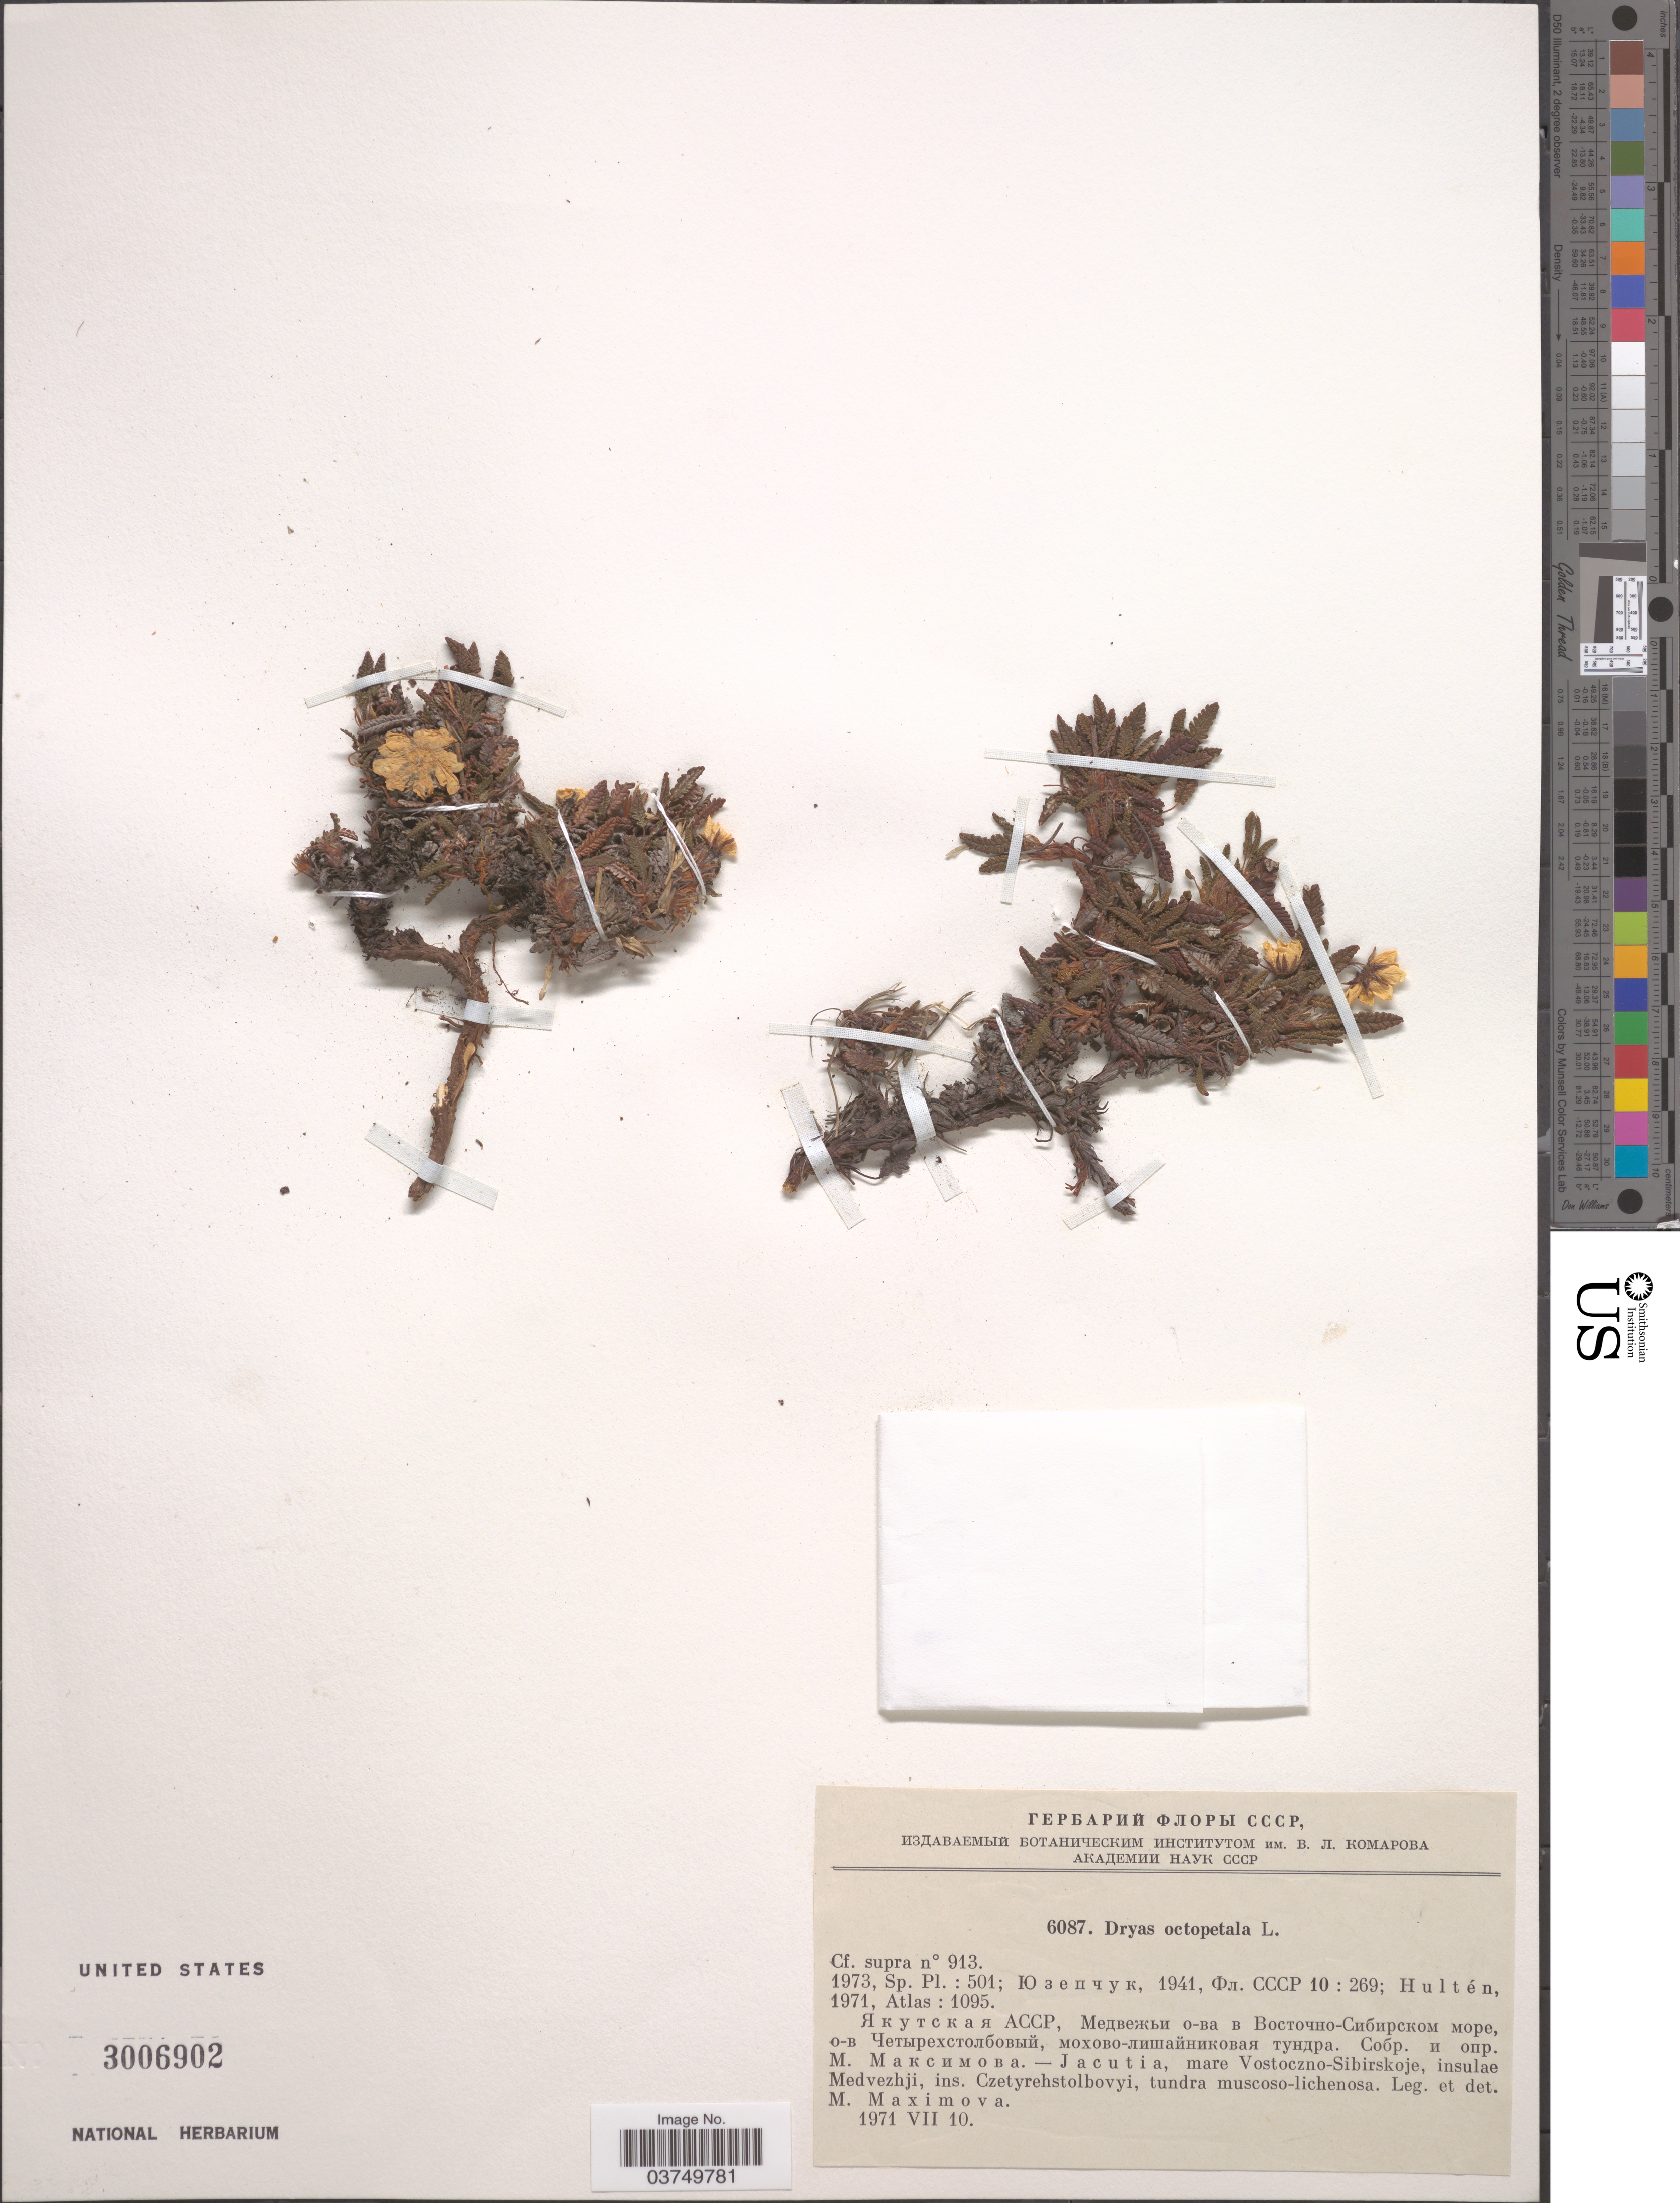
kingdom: Plantae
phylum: Tracheophyta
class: Magnoliopsida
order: Rosales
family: Rosaceae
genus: Dryas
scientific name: Dryas octopetala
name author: L.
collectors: M. Maximova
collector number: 6087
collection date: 1971-07-10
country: Russian Federation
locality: Jacutia, mare Vostoczno-Sibirskoje, insulae Medvezhji, ins. Czetyrehstolbovyi, tundra muscoso-lichenosa.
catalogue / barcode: US 3006902